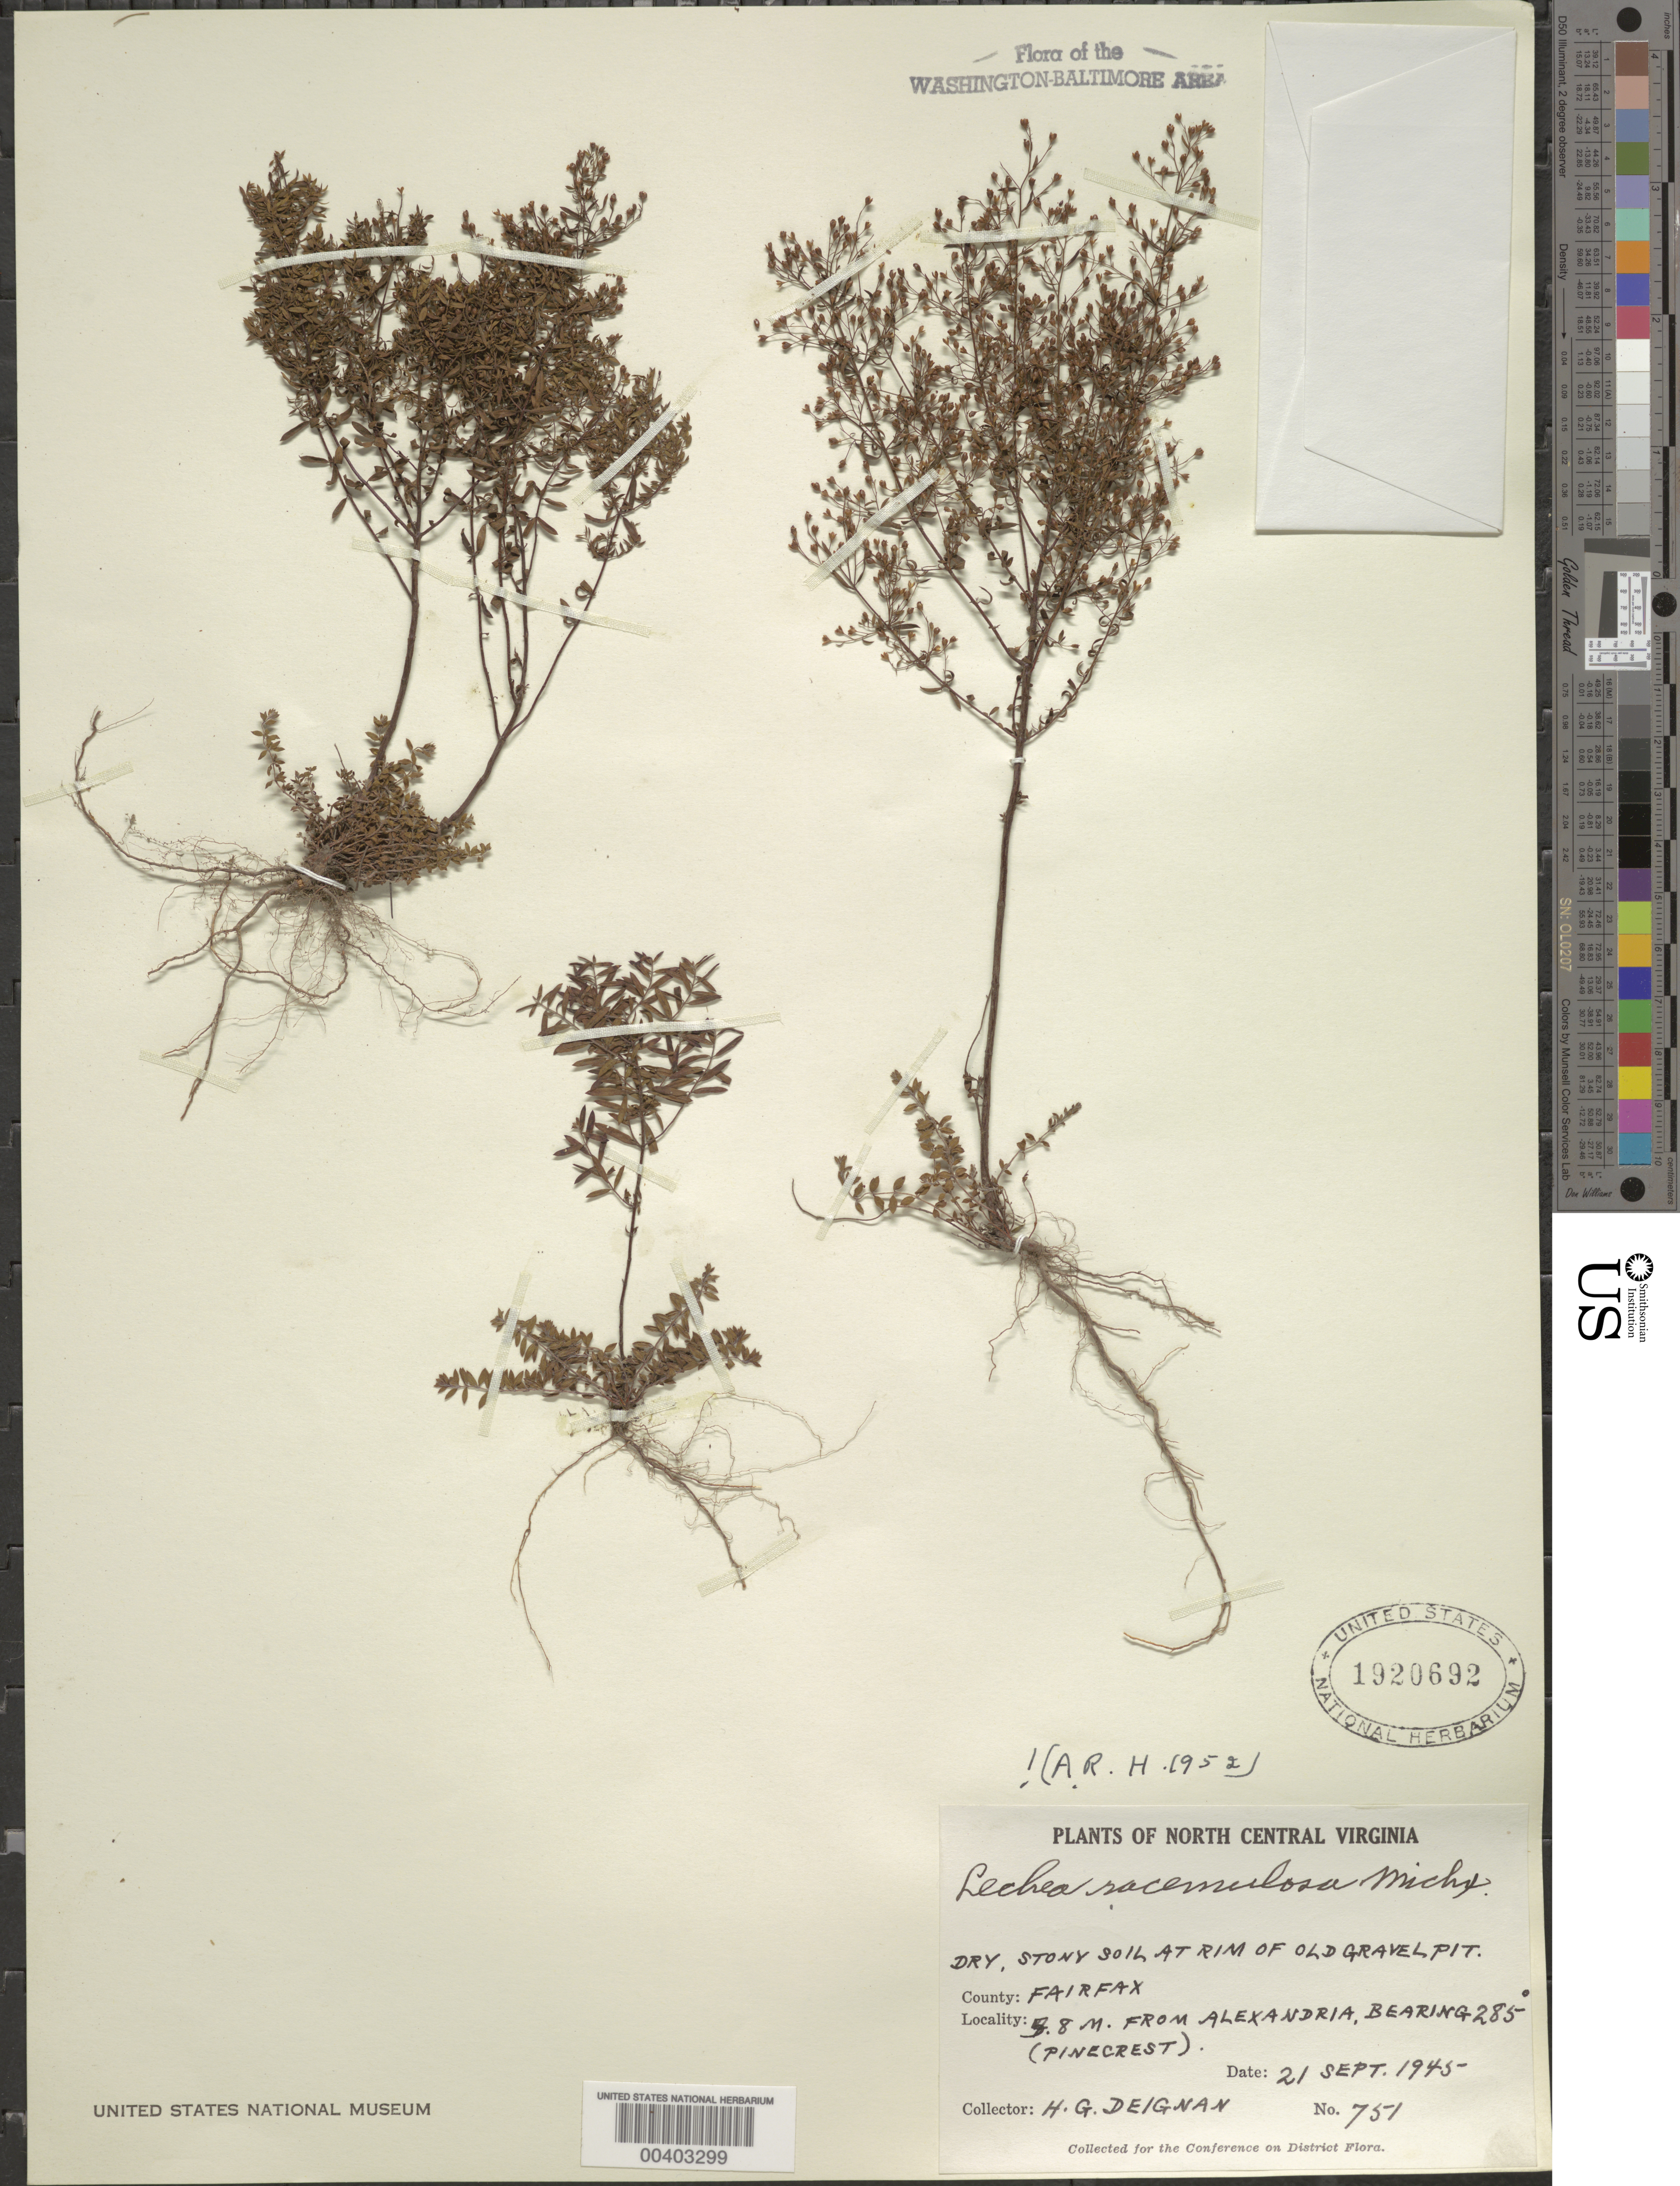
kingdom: Plantae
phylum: Tracheophyta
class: Magnoliopsida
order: Malvales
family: Cistaceae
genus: Lechea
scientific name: Lechea racemulosa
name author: Michx.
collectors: H. Deignan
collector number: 751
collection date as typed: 21 Sep 1945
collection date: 1945-09-21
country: United States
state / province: Virginia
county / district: Fairfax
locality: Gravel Pit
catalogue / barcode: US 1920692